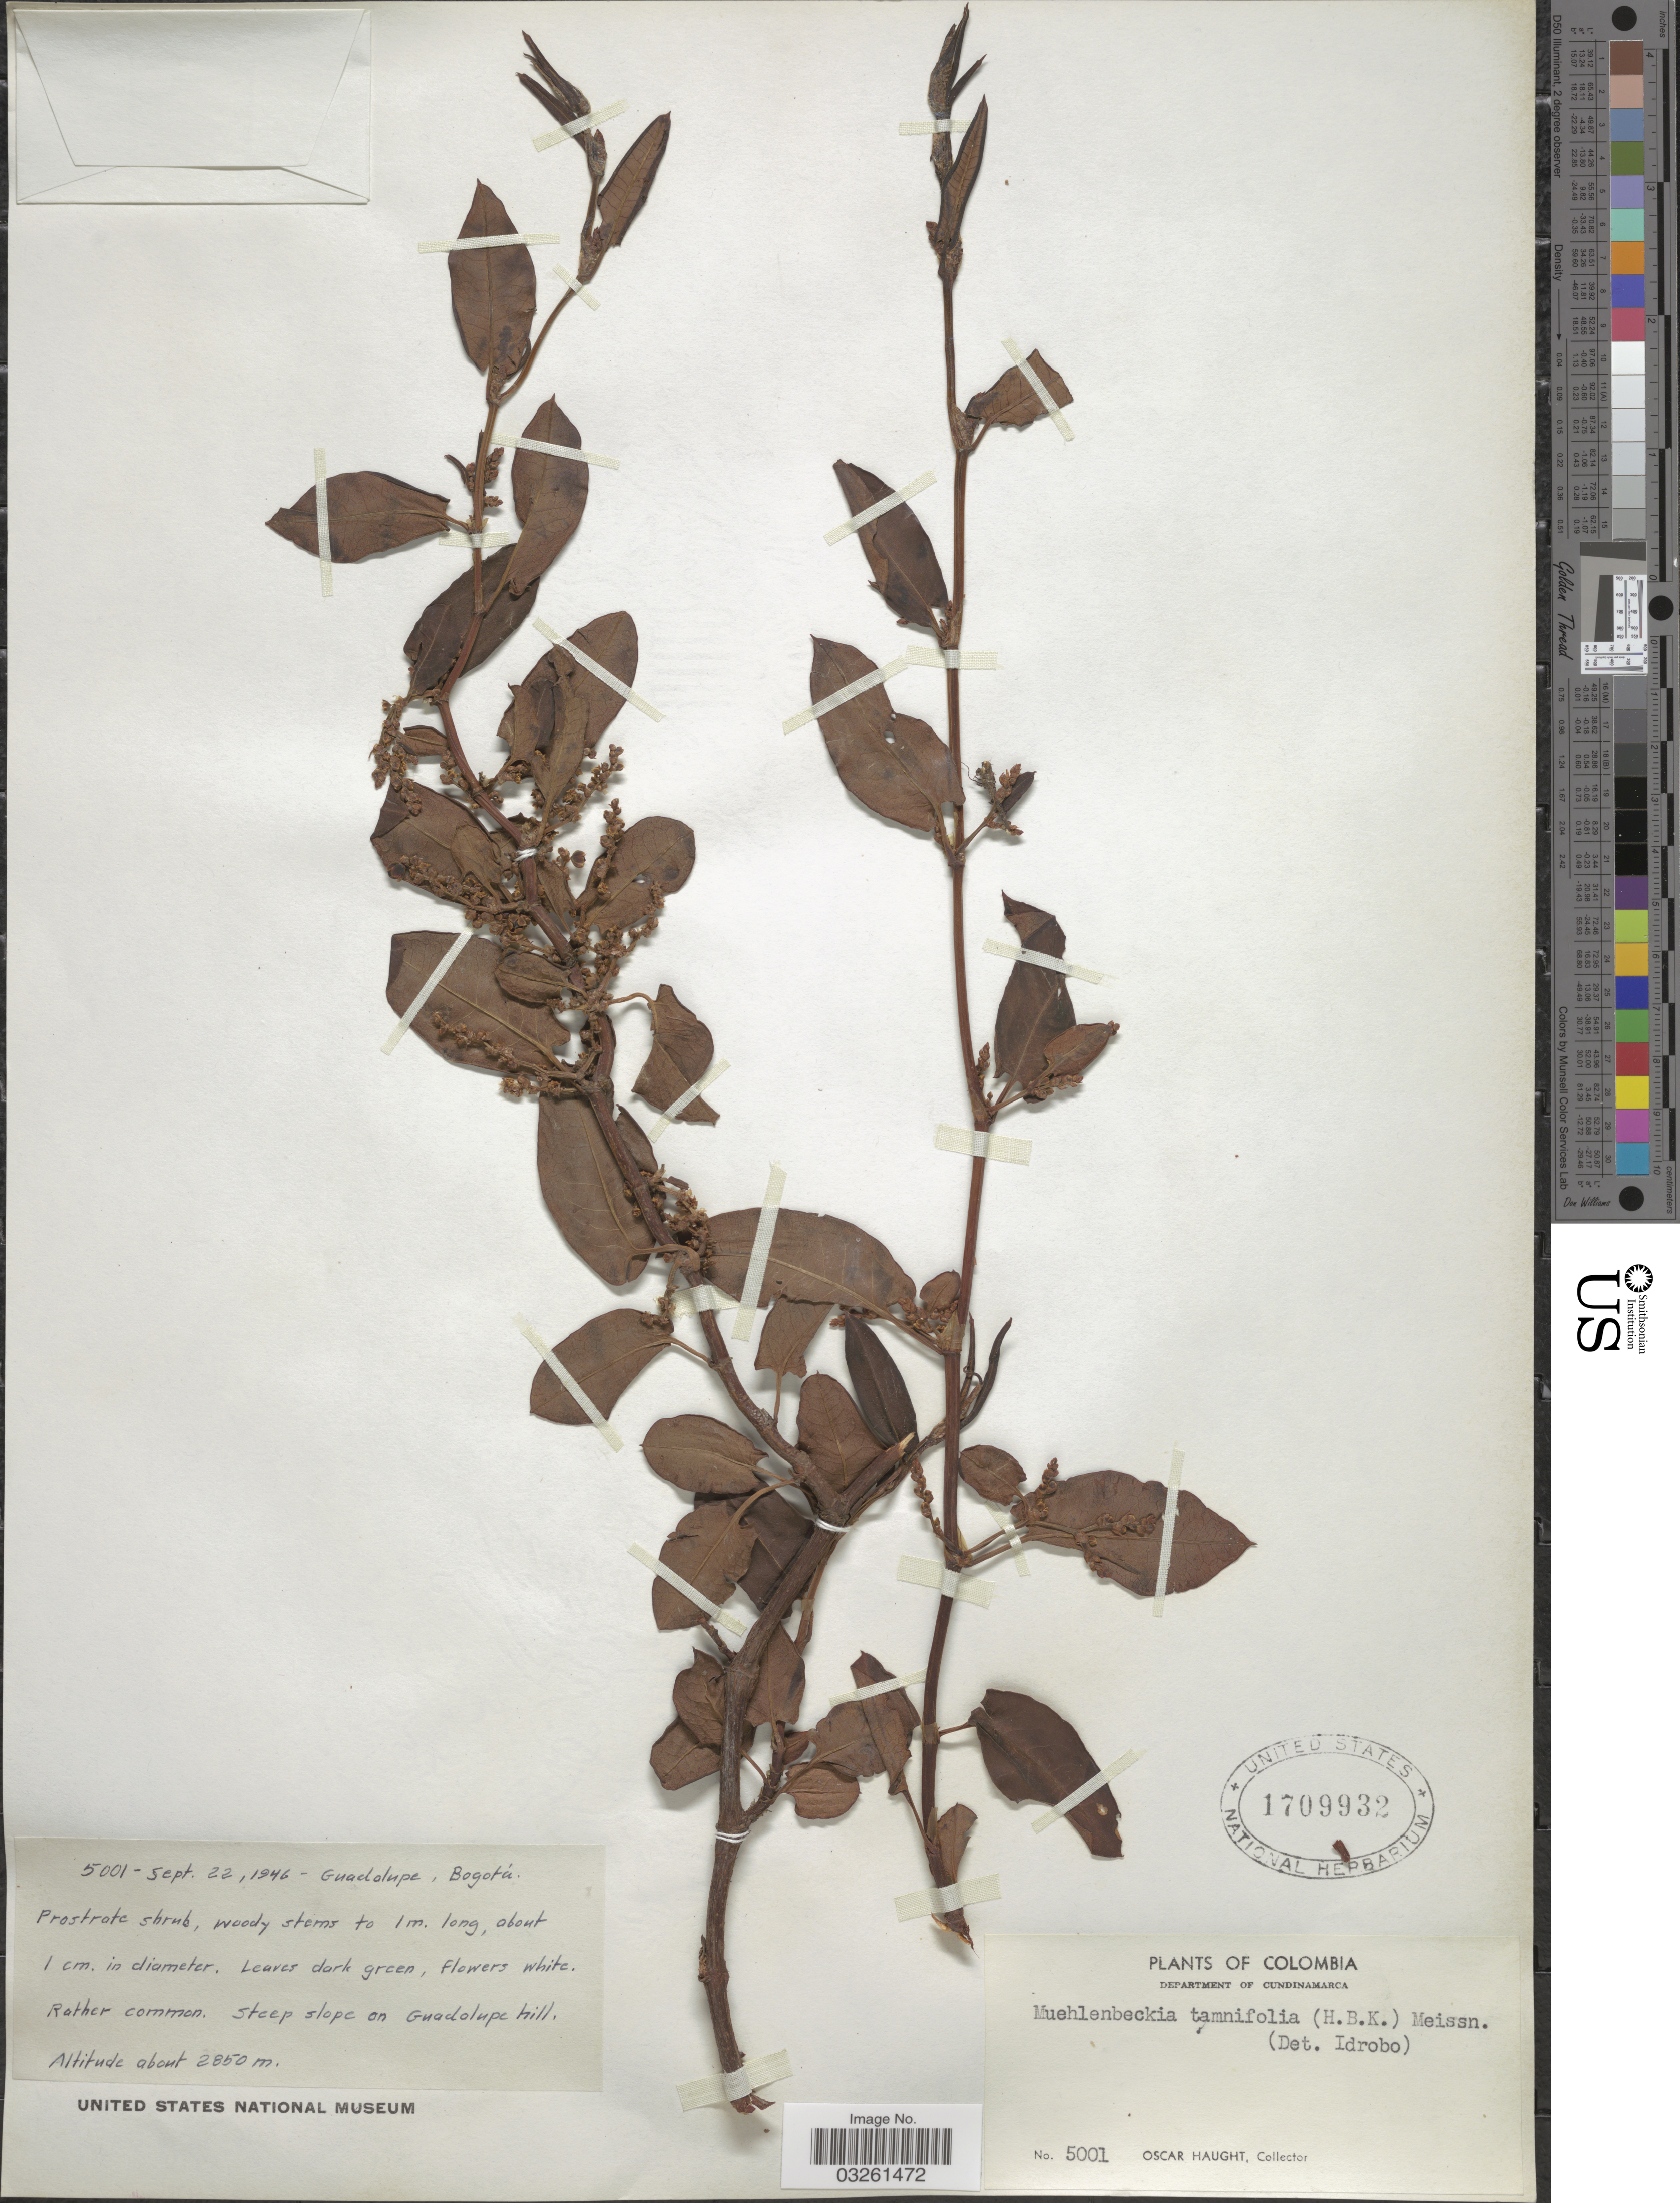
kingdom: Plantae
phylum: Tracheophyta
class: Magnoliopsida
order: Caryophyllales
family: Polygonaceae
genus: Muehlenbeckia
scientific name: Muehlenbeckia tamnifolia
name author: (Kunth) Meisn.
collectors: O. L. Haught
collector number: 5001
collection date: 1946-09-22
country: Colombia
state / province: Cundinamarca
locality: Department of Cundinamarca, Guadolupe, Bogotá, Steep slope on Guadolupe hill.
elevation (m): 2850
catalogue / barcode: US 1709932